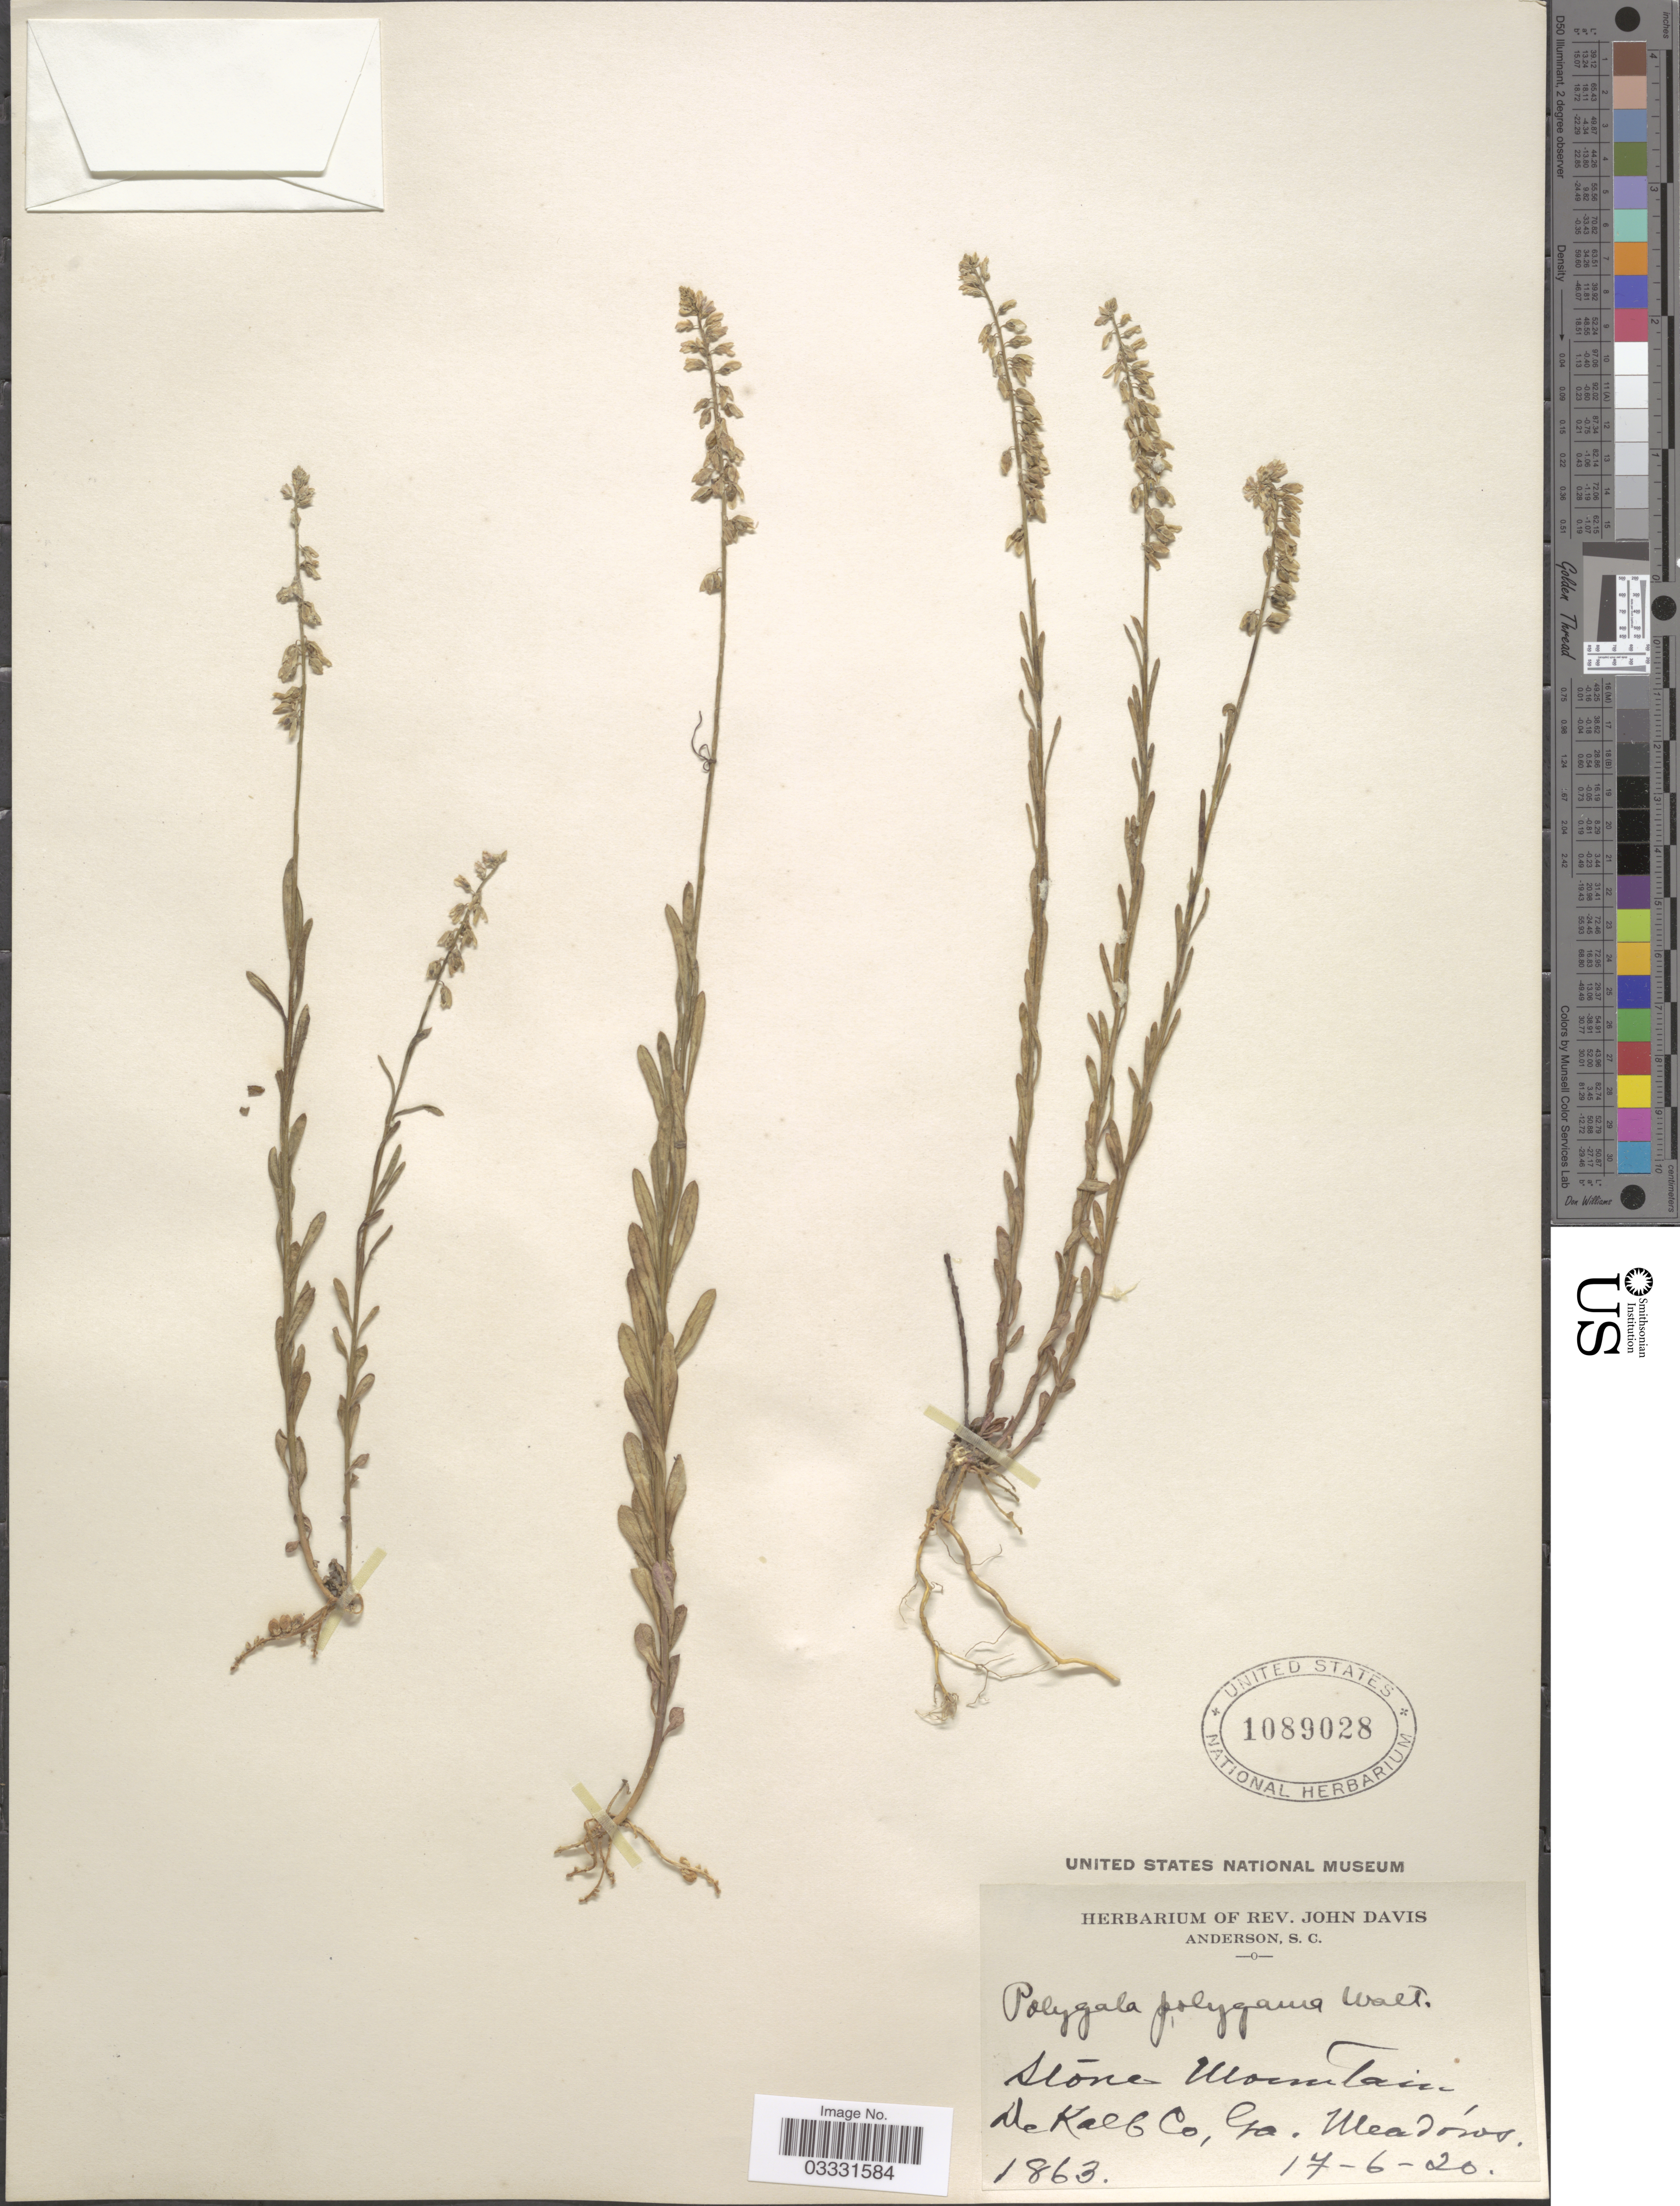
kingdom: Plantae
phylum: Tracheophyta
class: Magnoliopsida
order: Fabales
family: Polygalaceae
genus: Polygala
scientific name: Polygala polygama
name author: Walter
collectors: ex herb. Rev. John Davis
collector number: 1863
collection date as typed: Transcribed d/m/y: 17/6/20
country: United States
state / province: Georgia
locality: Stone Mountain. De Kalb Co.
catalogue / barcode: US 1089028